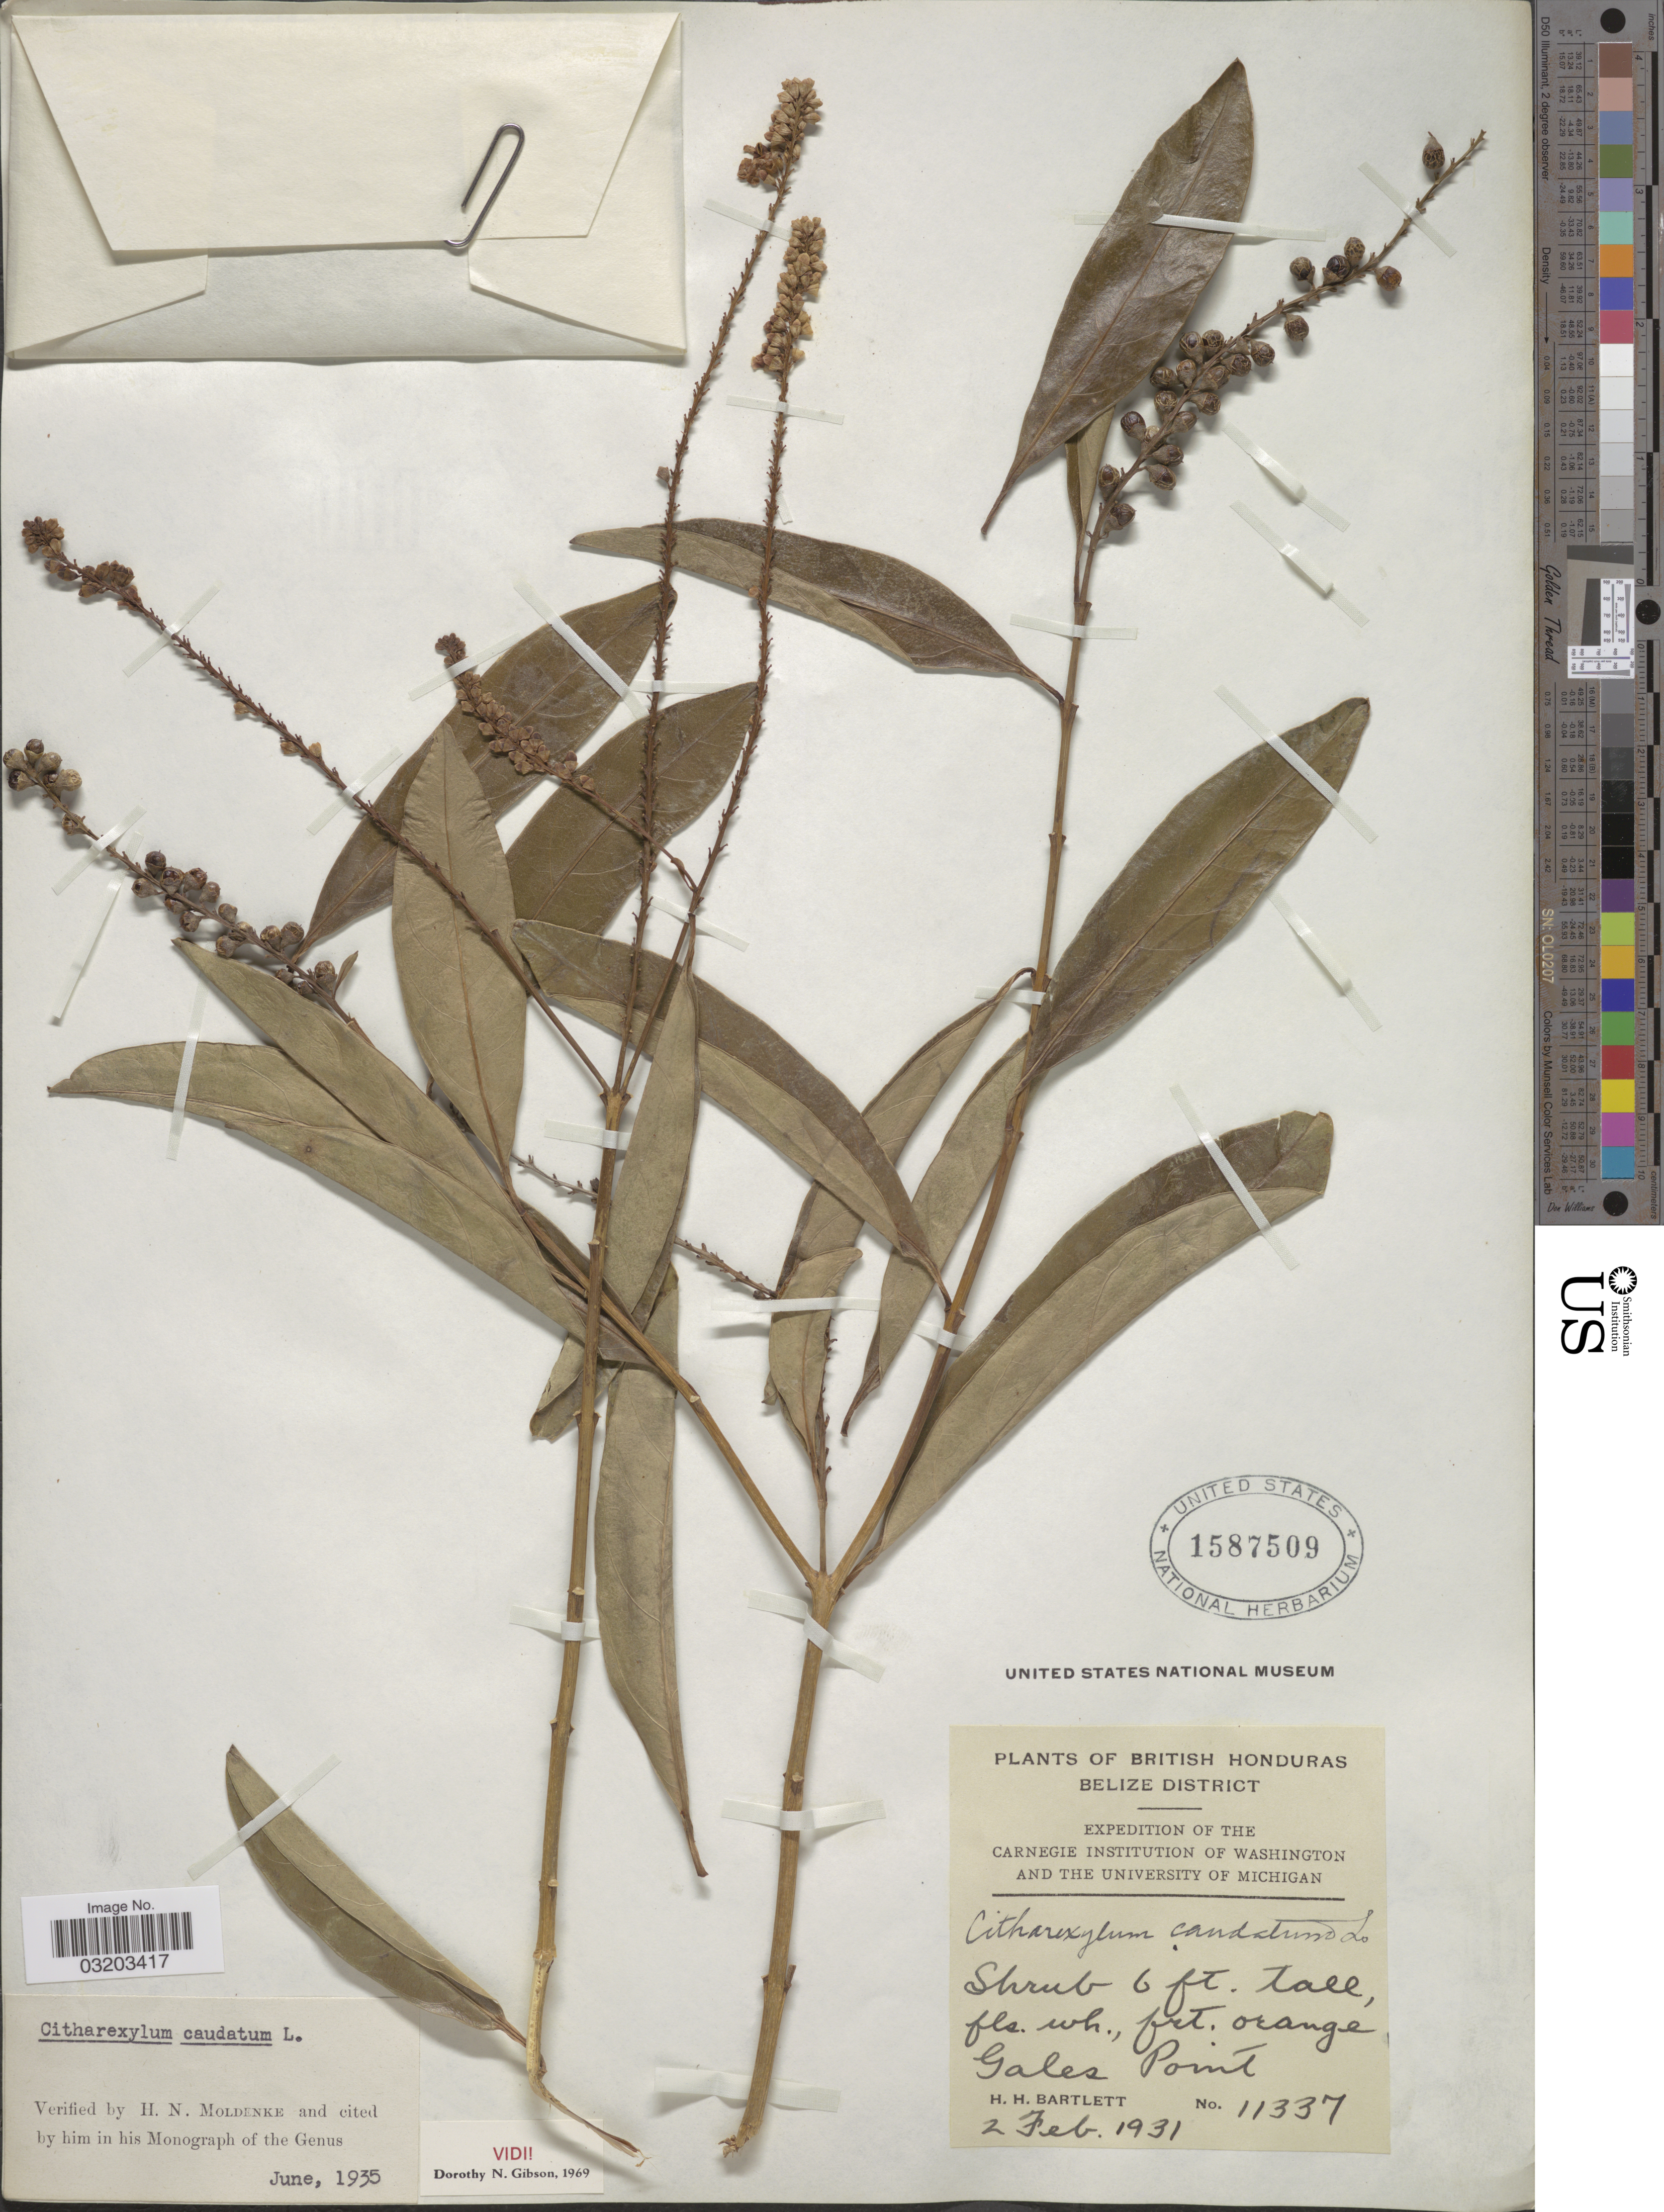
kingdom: Plantae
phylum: Tracheophyta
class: Magnoliopsida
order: Lamiales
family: Verbenaceae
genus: Citharexylum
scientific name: Citharexylum caudatum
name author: L.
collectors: H. H. Bartlett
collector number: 11337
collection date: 1931-02-02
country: Belize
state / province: Belize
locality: British Honduras. Belize District. Gales Point.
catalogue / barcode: US 1587509